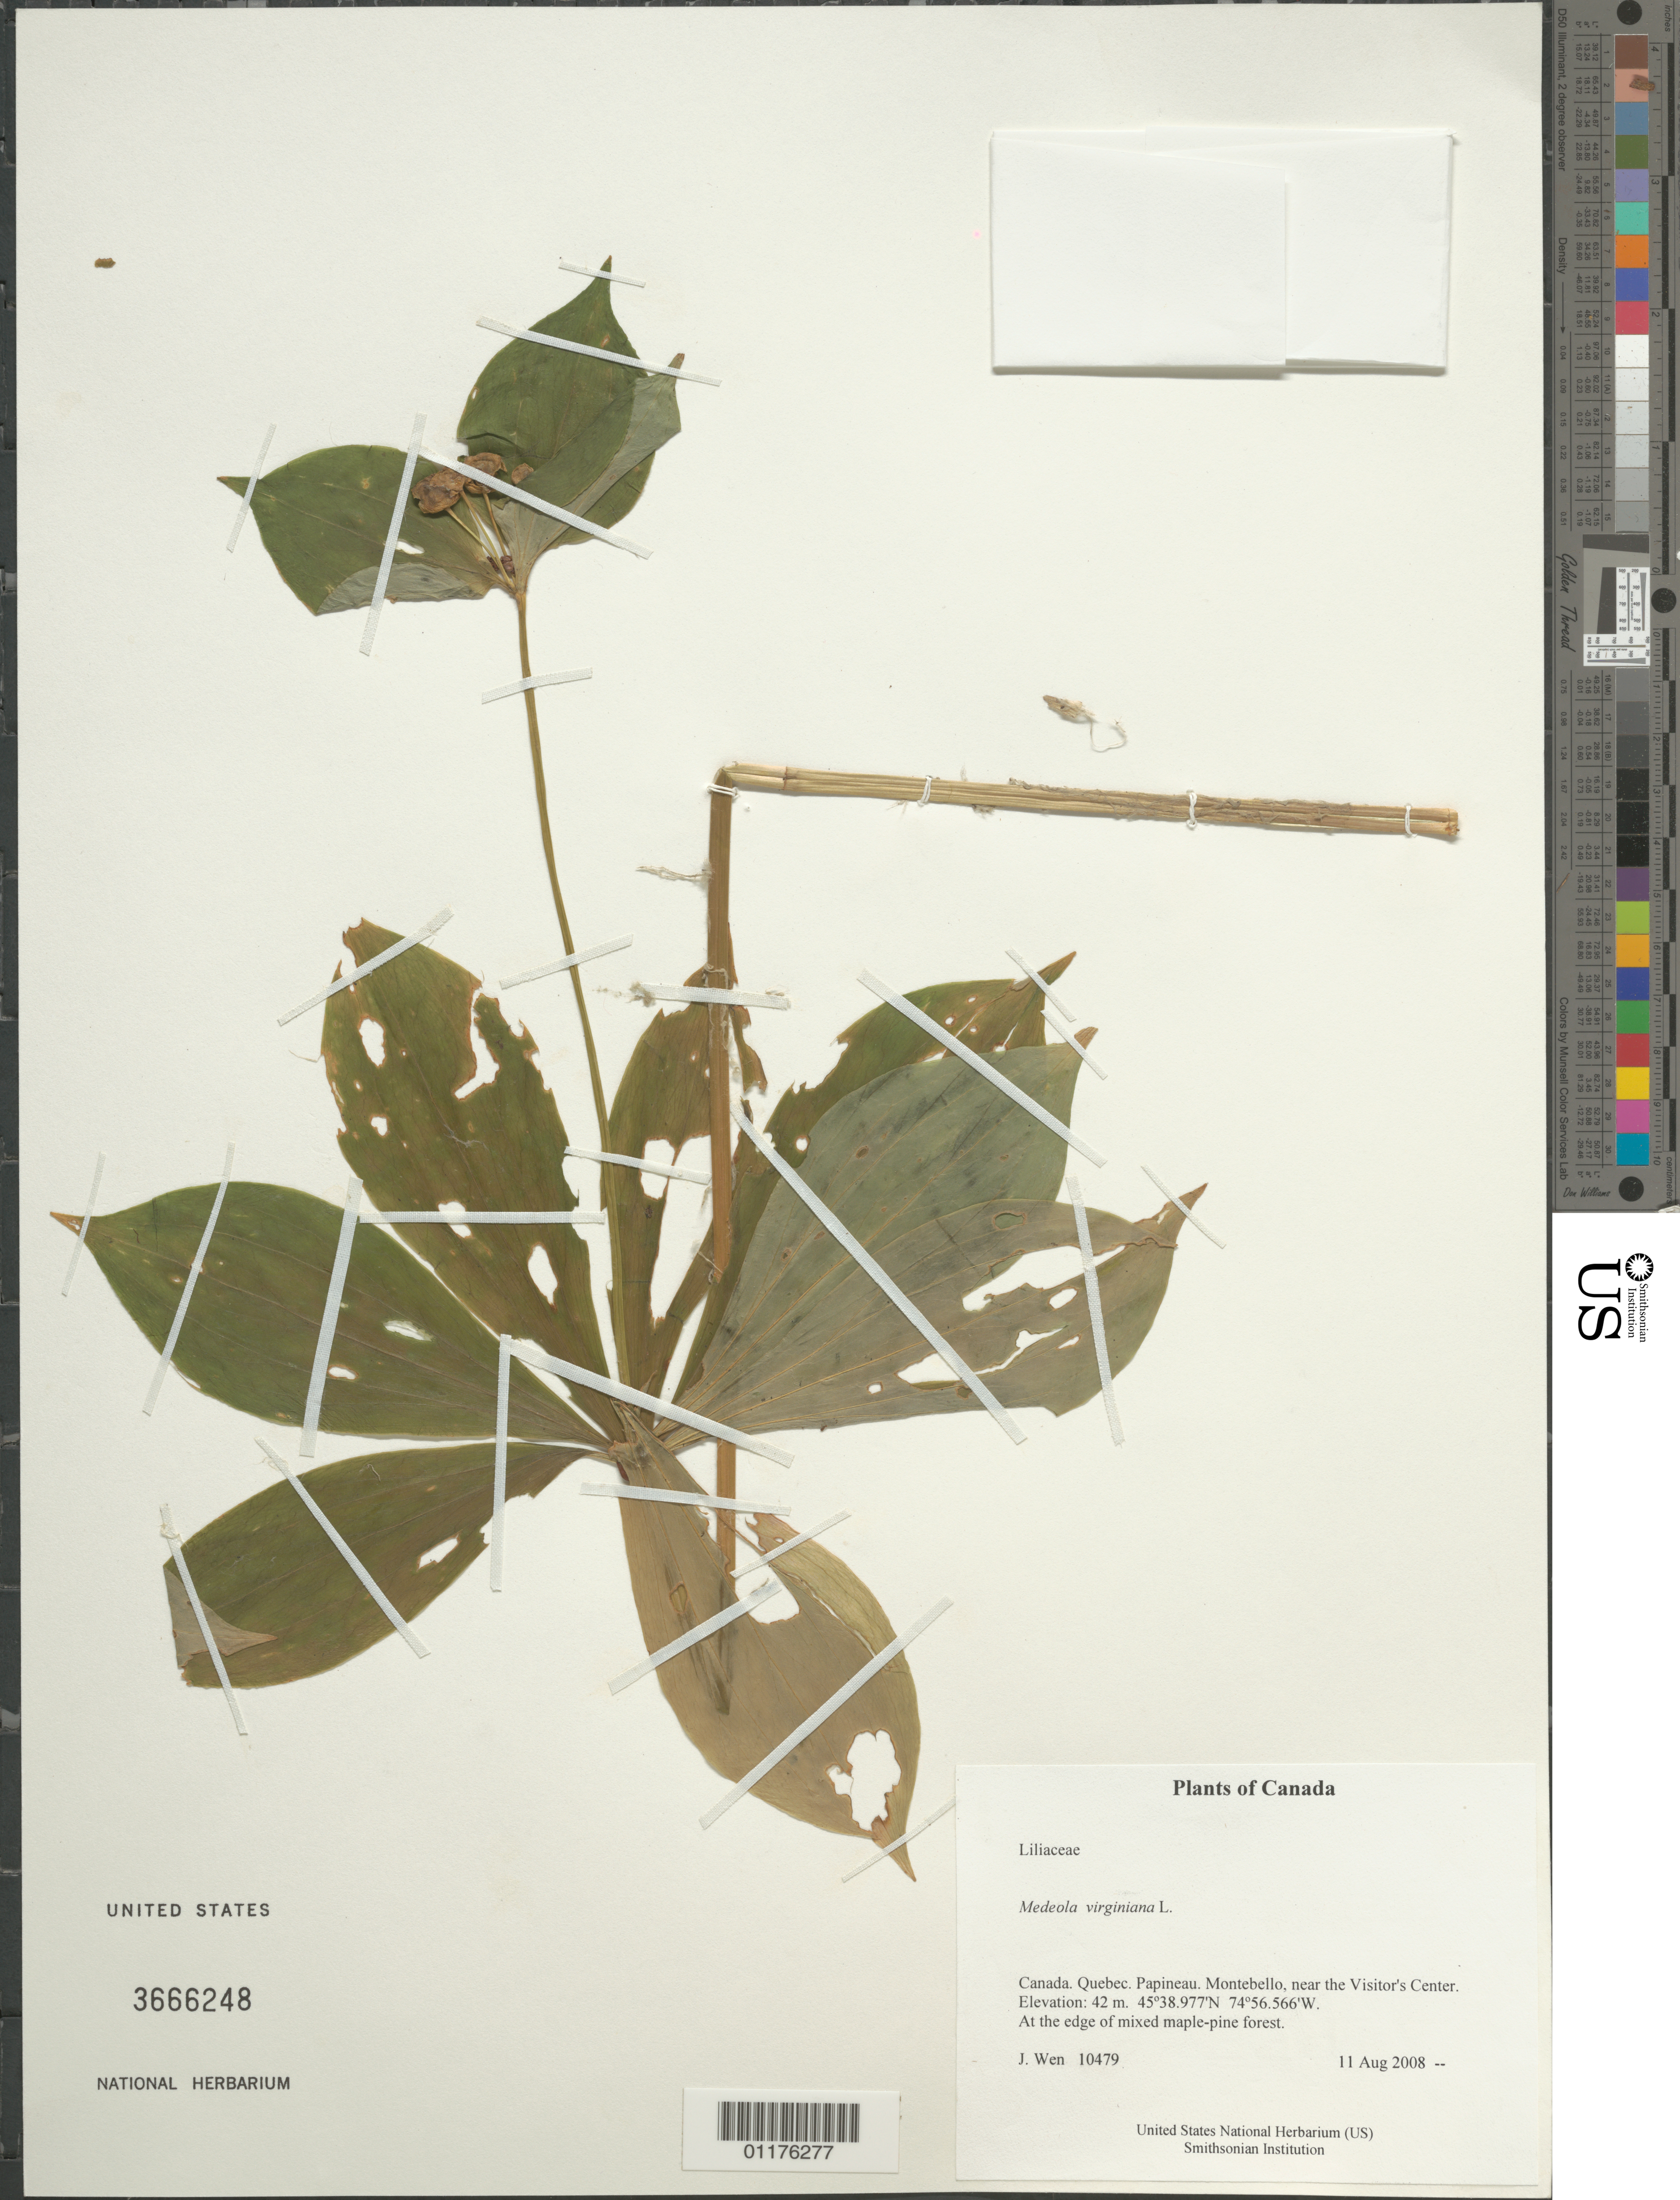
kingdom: Plantae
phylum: Tracheophyta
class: Liliopsida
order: Liliales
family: Liliaceae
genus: Medeola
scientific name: Medeola virginiana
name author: (L.) Desf.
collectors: J. Wen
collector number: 10479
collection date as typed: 11 Aug 2008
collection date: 2008-08-11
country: Canada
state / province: Quebec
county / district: Papineau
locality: Montebello, near the Visitor's Center.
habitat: At the edge of mixed maple-pine forest.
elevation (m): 42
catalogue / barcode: US 3666248